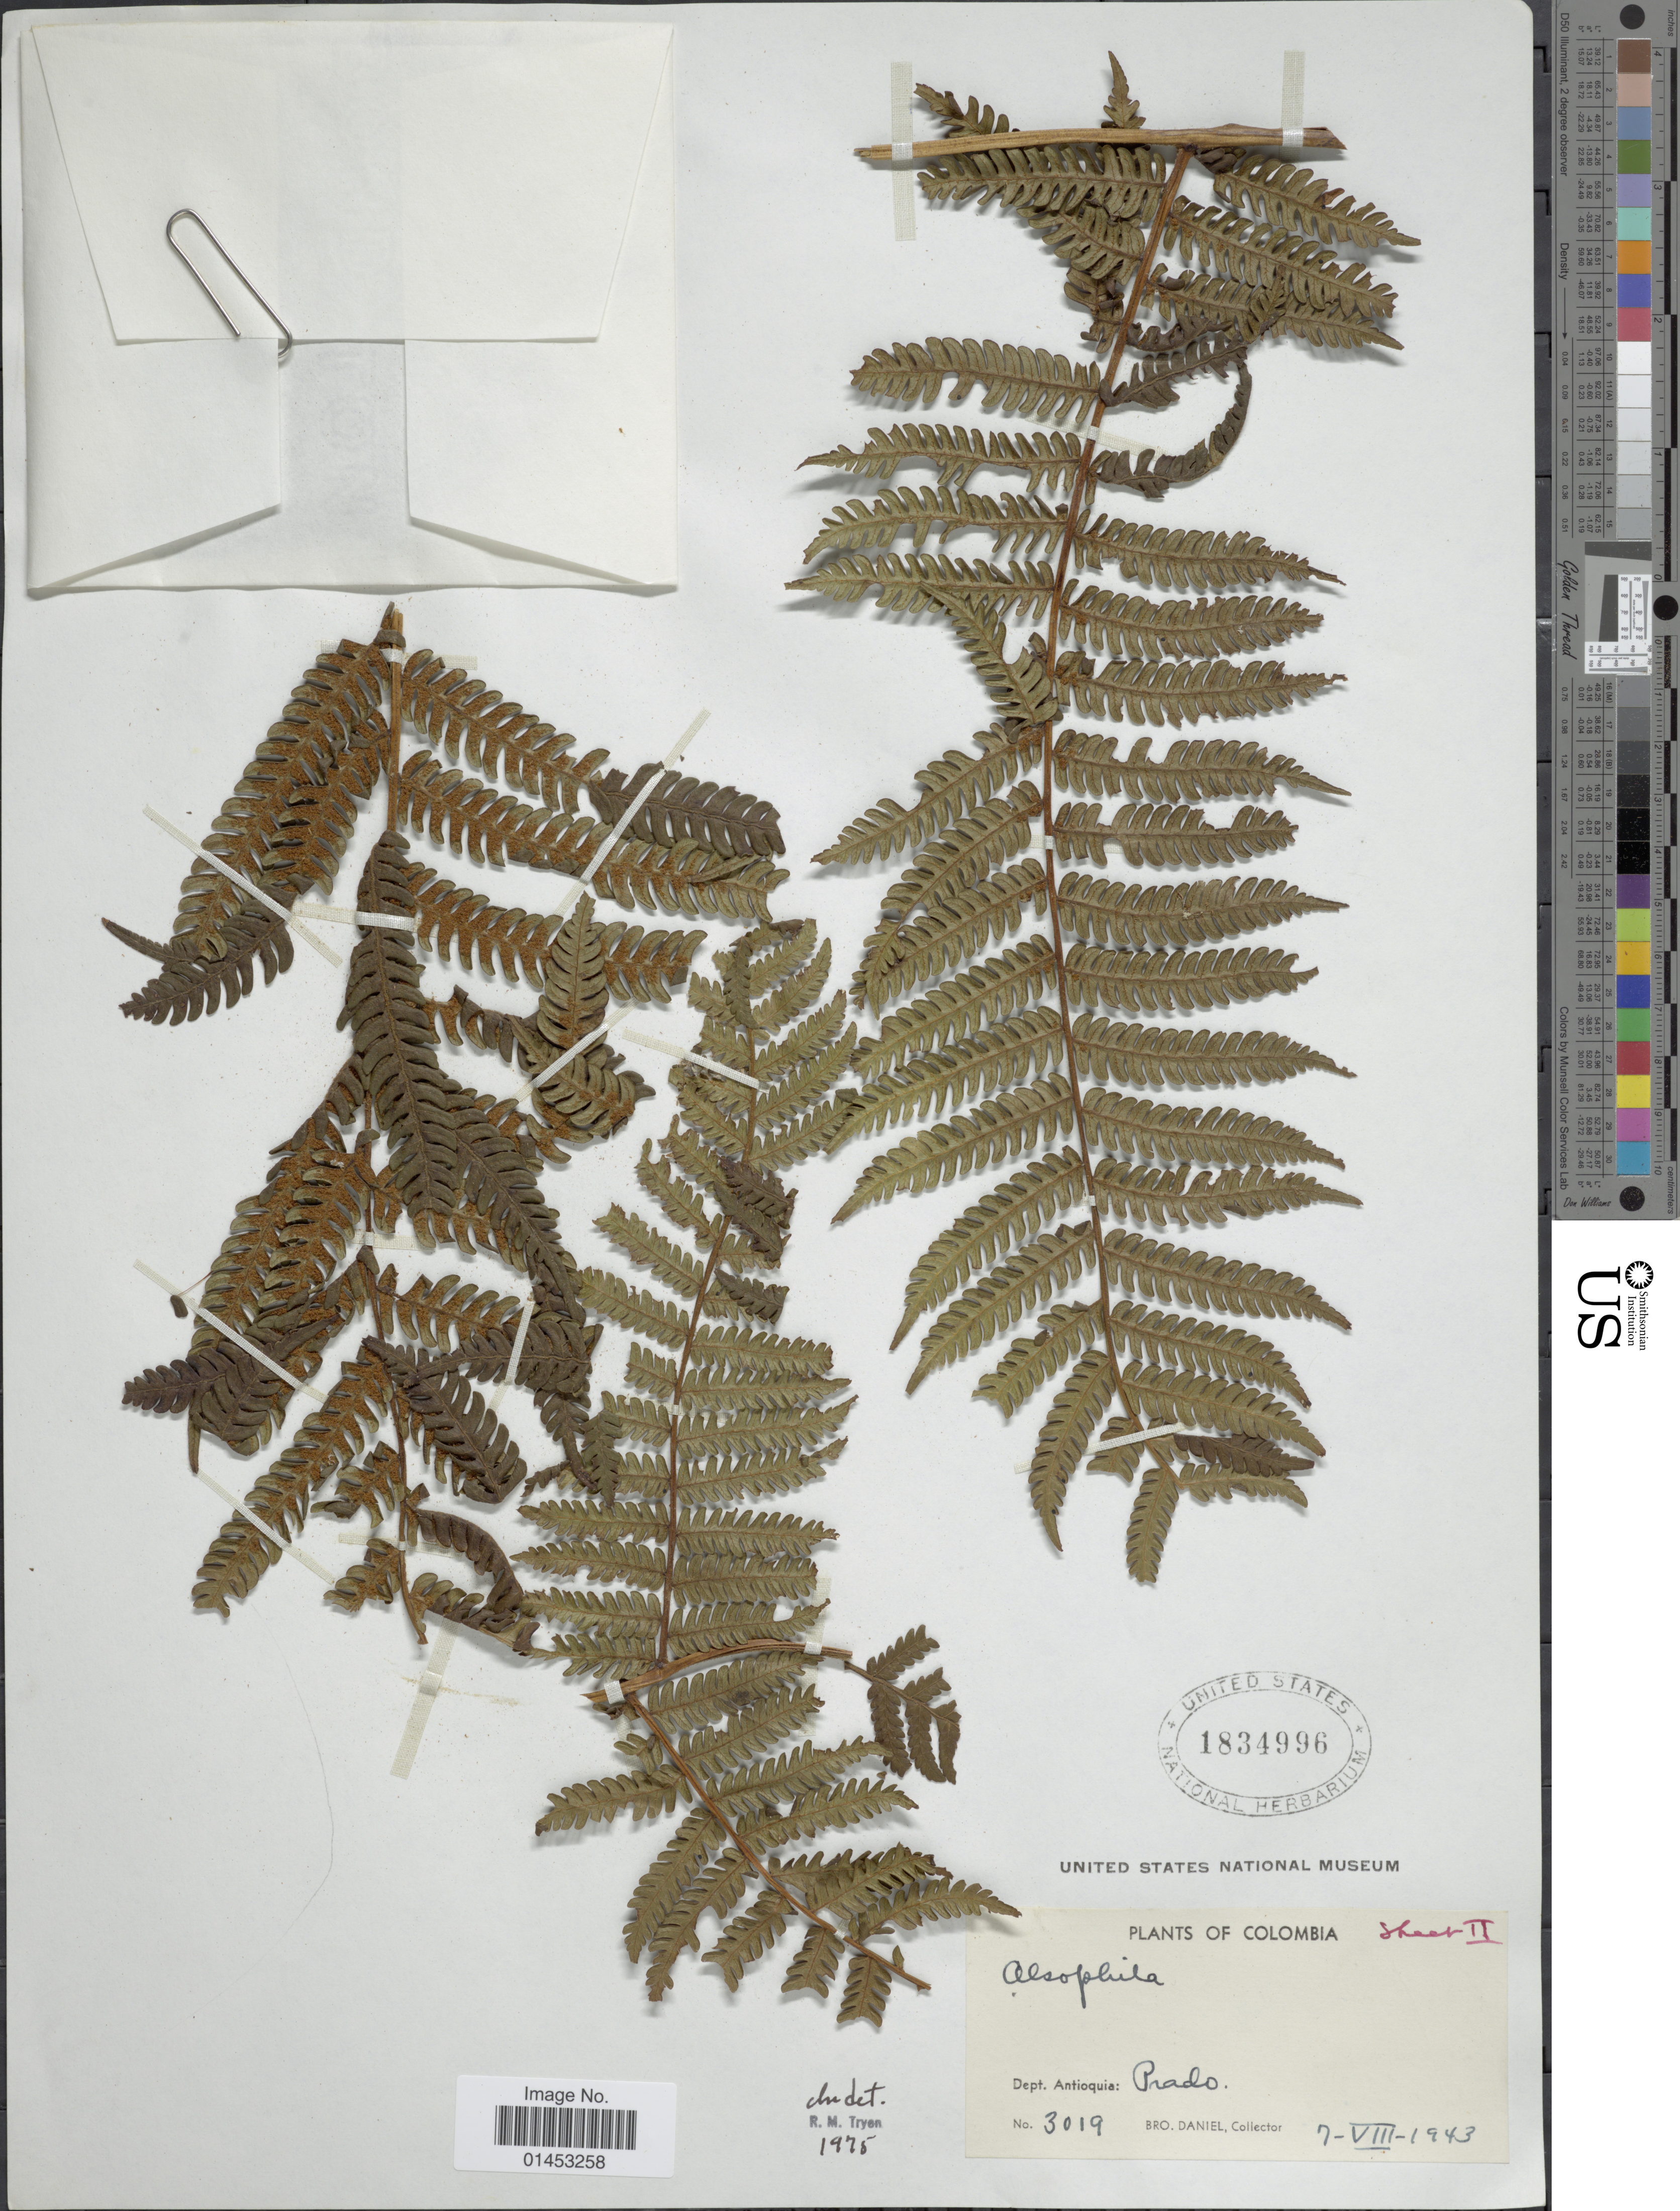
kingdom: Plantae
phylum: Tracheophyta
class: Polypodiopsida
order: Cyatheales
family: Cyatheaceae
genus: Cyathea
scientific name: Cyathea sp.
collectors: Bro. Daniel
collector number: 9019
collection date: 1943-08-07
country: Colombia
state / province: Antioquia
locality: Dept. Antioquia: Prado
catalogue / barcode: US 1834996